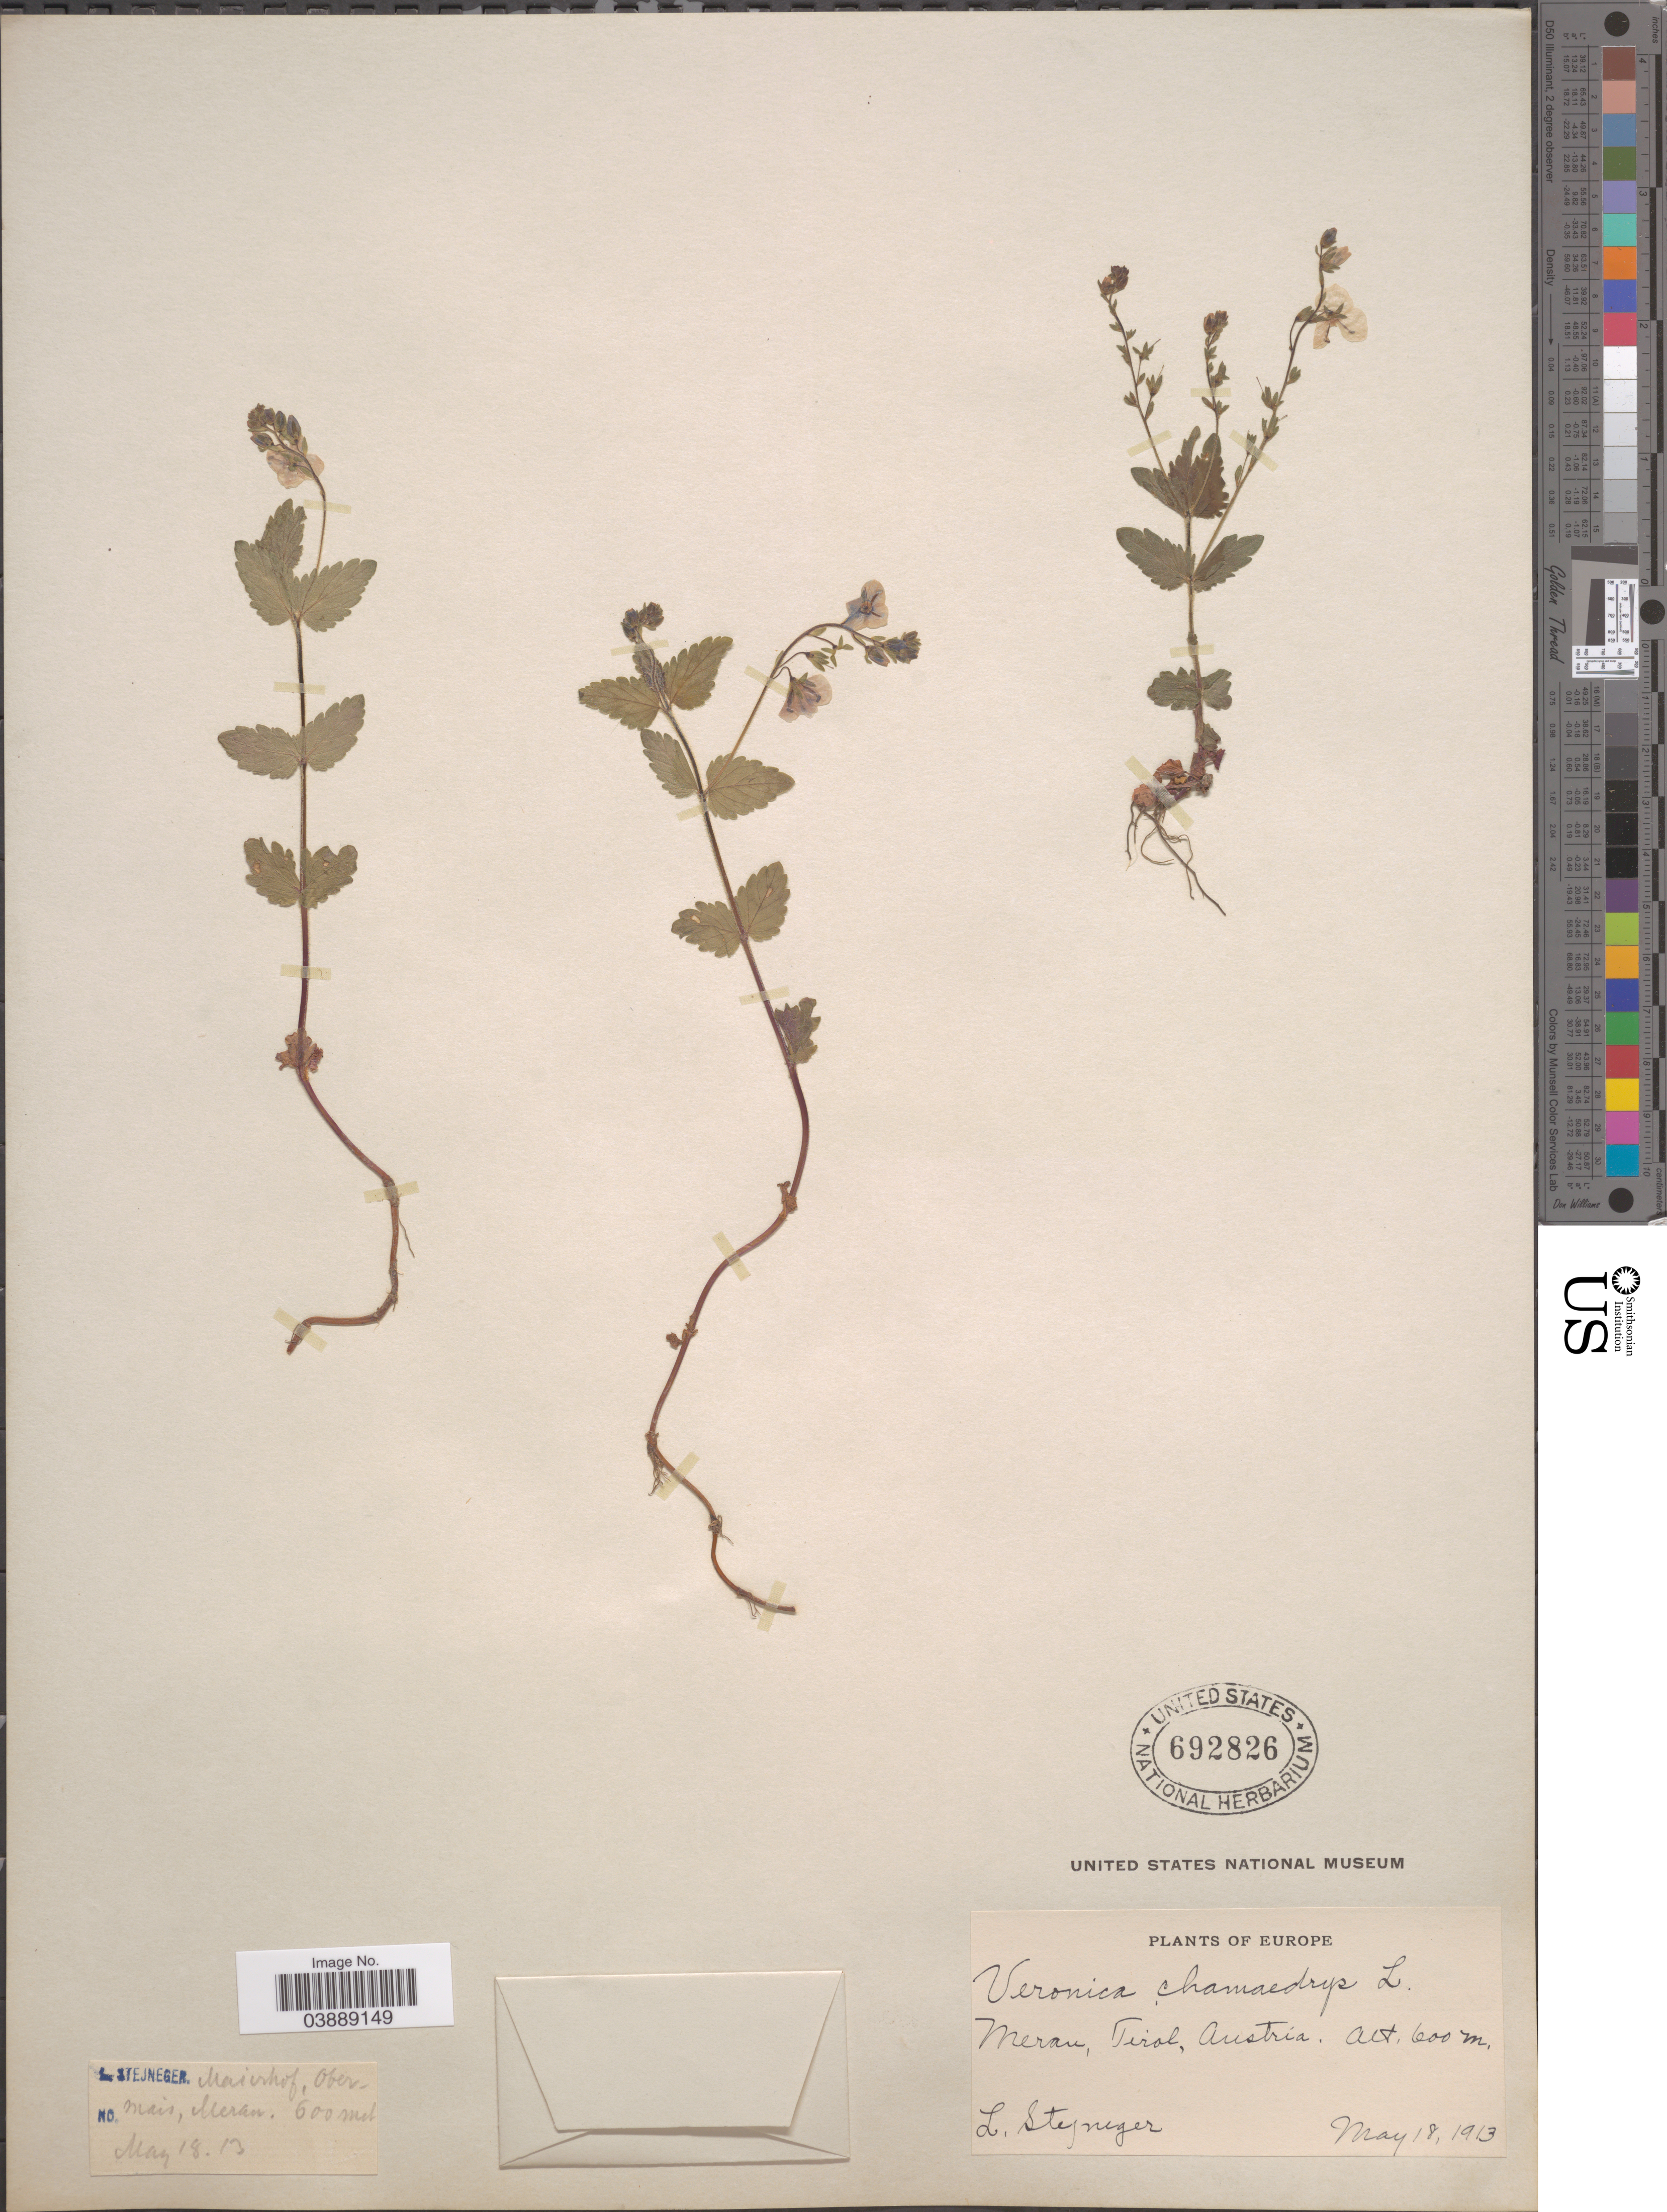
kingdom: Plantae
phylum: Tracheophyta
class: Magnoliopsida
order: Lamiales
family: Plantaginaceae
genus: Veronica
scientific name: Veronica chamaedrys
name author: L.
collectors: L. Stejneger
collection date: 1913-05-18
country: Austria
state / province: Tirol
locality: Maierhof, Ober. Mais, Meran.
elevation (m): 600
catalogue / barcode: US 692826